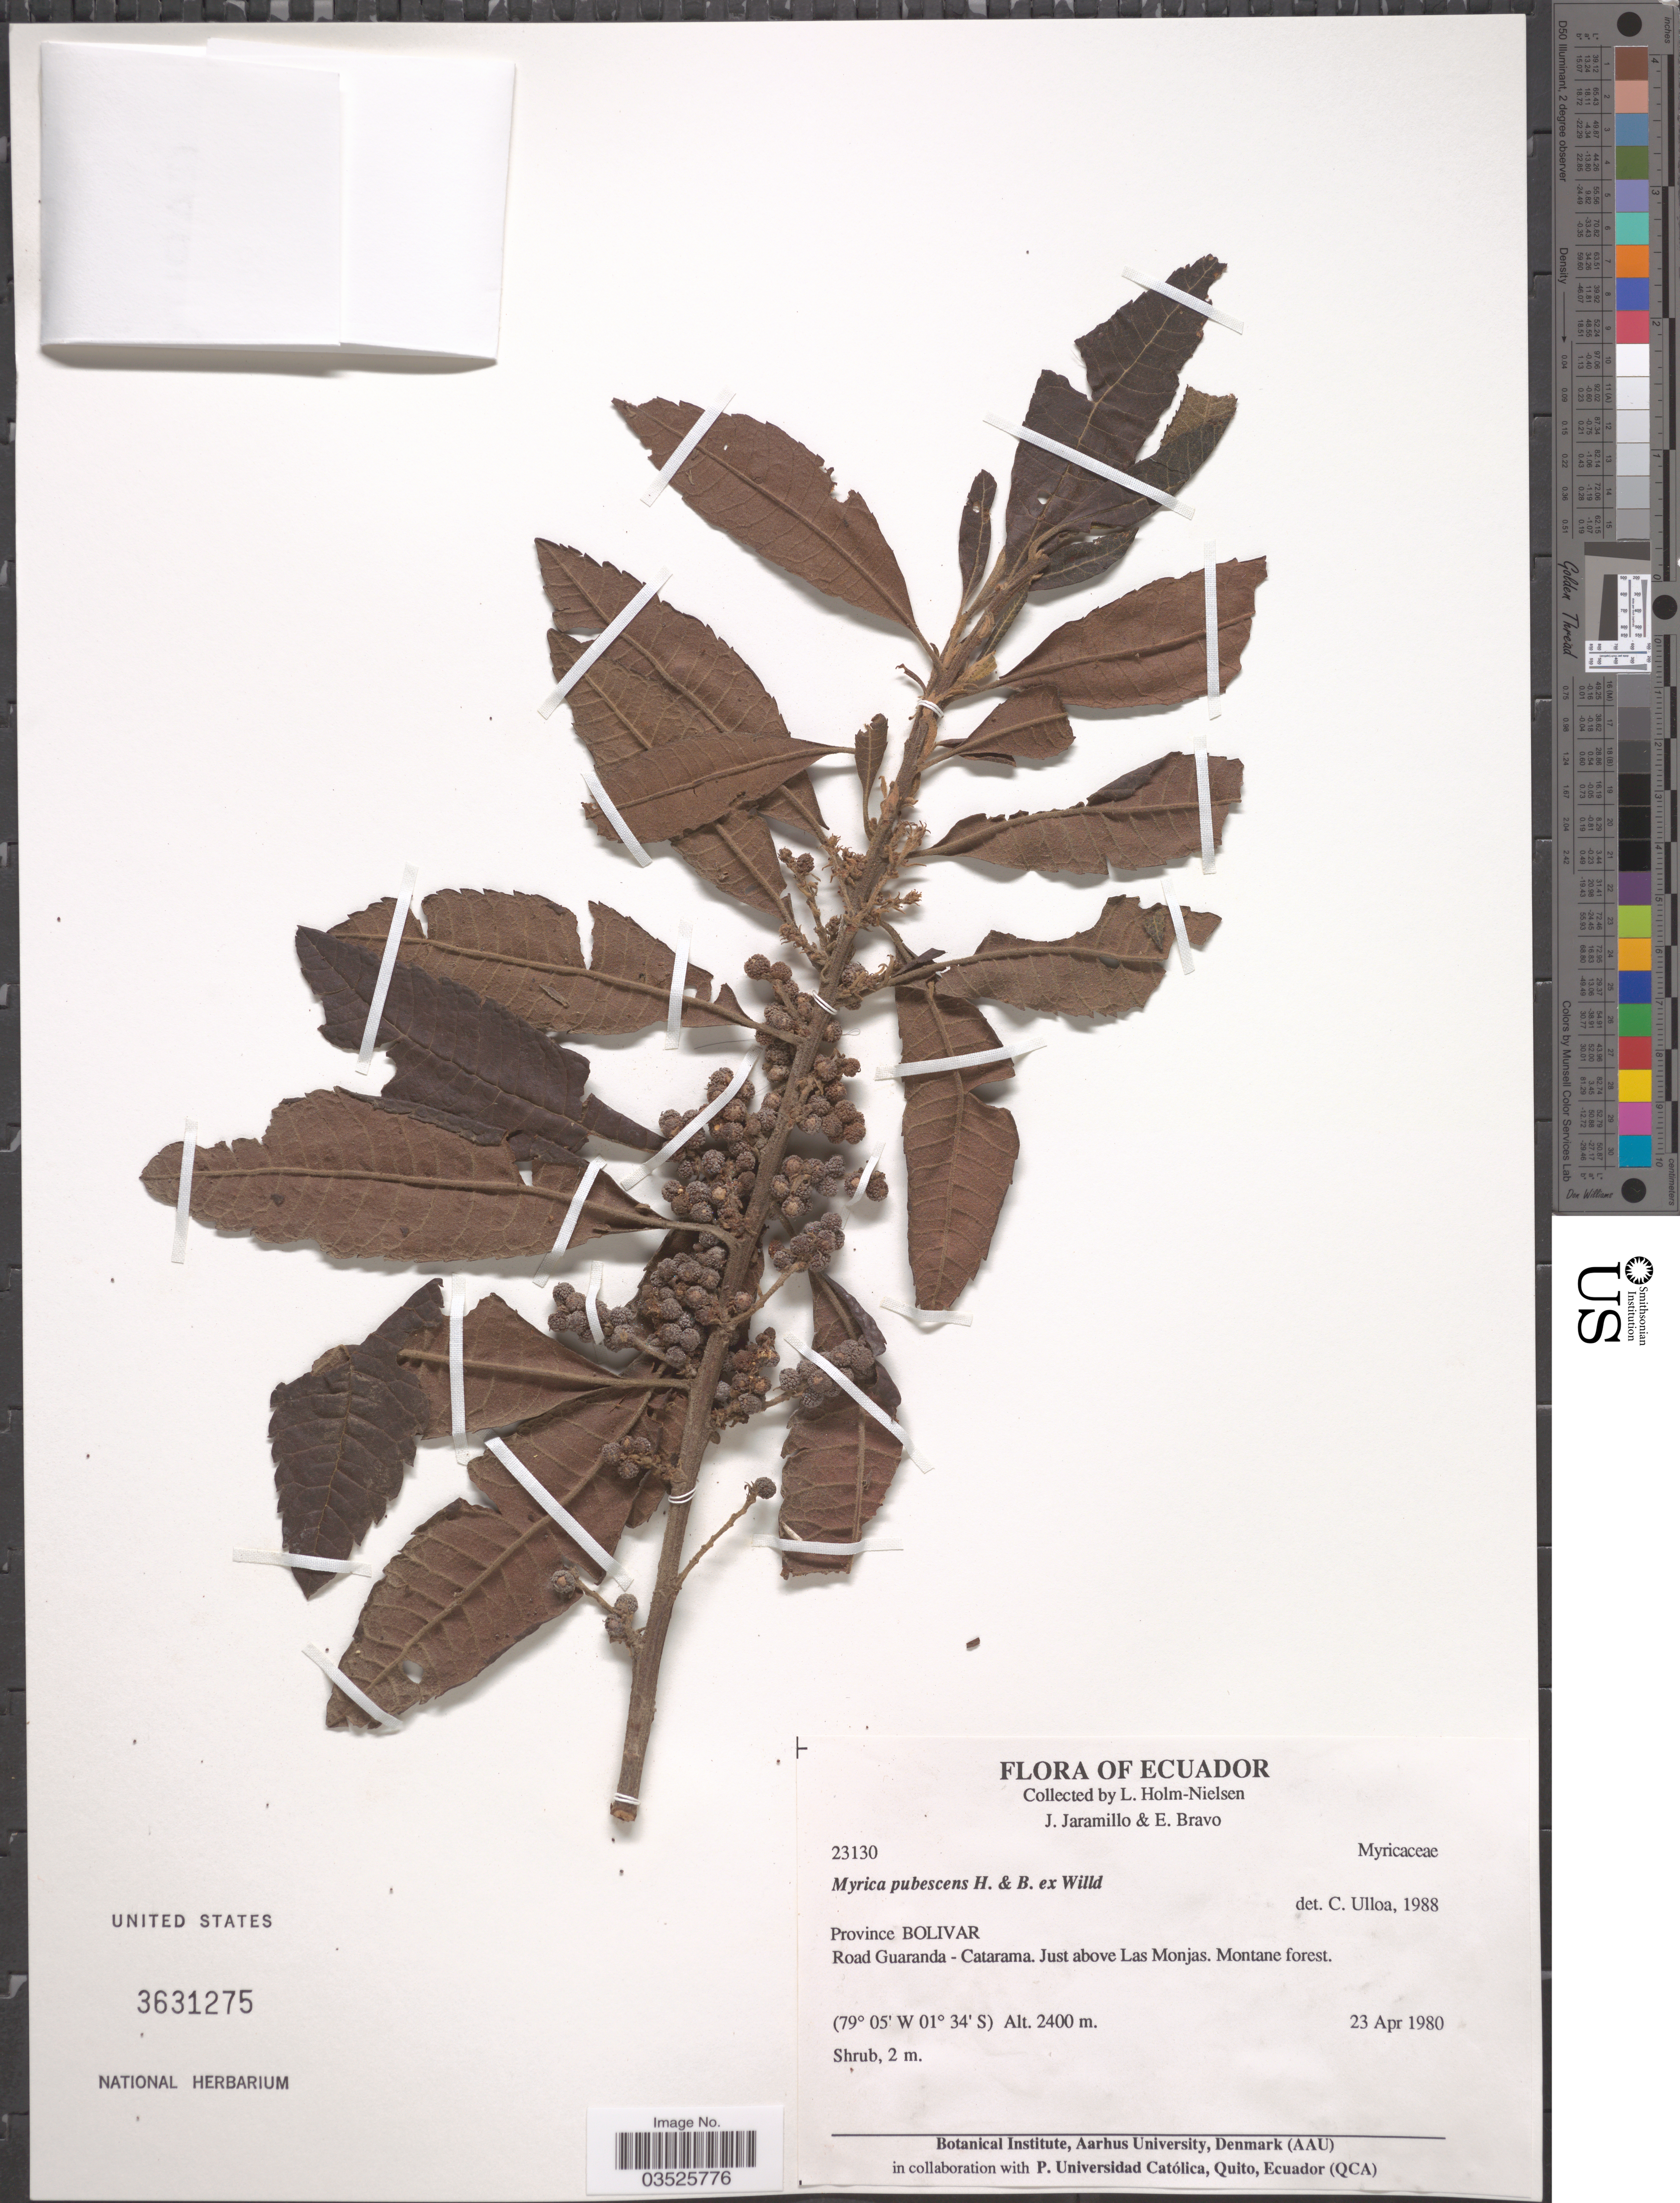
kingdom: Plantae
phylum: Tracheophyta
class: Magnoliopsida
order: Fagales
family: Myricaceae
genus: Morella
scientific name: Morella pubescens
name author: (Humb. & Bonpl. ex Willd.) Wilbur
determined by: Strong, M. T., (US), Smithsonian Institution - National Museum of Natural History (UNITED STATES)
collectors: L. Holm-Nielsen, J. Jaramillo & E. Bravo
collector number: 23130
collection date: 1980-04-23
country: Ecuador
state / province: Bolívar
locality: Road Guaranda - Catarama. Just above Las Monjas. Montane forest.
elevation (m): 2400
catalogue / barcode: US 3631275